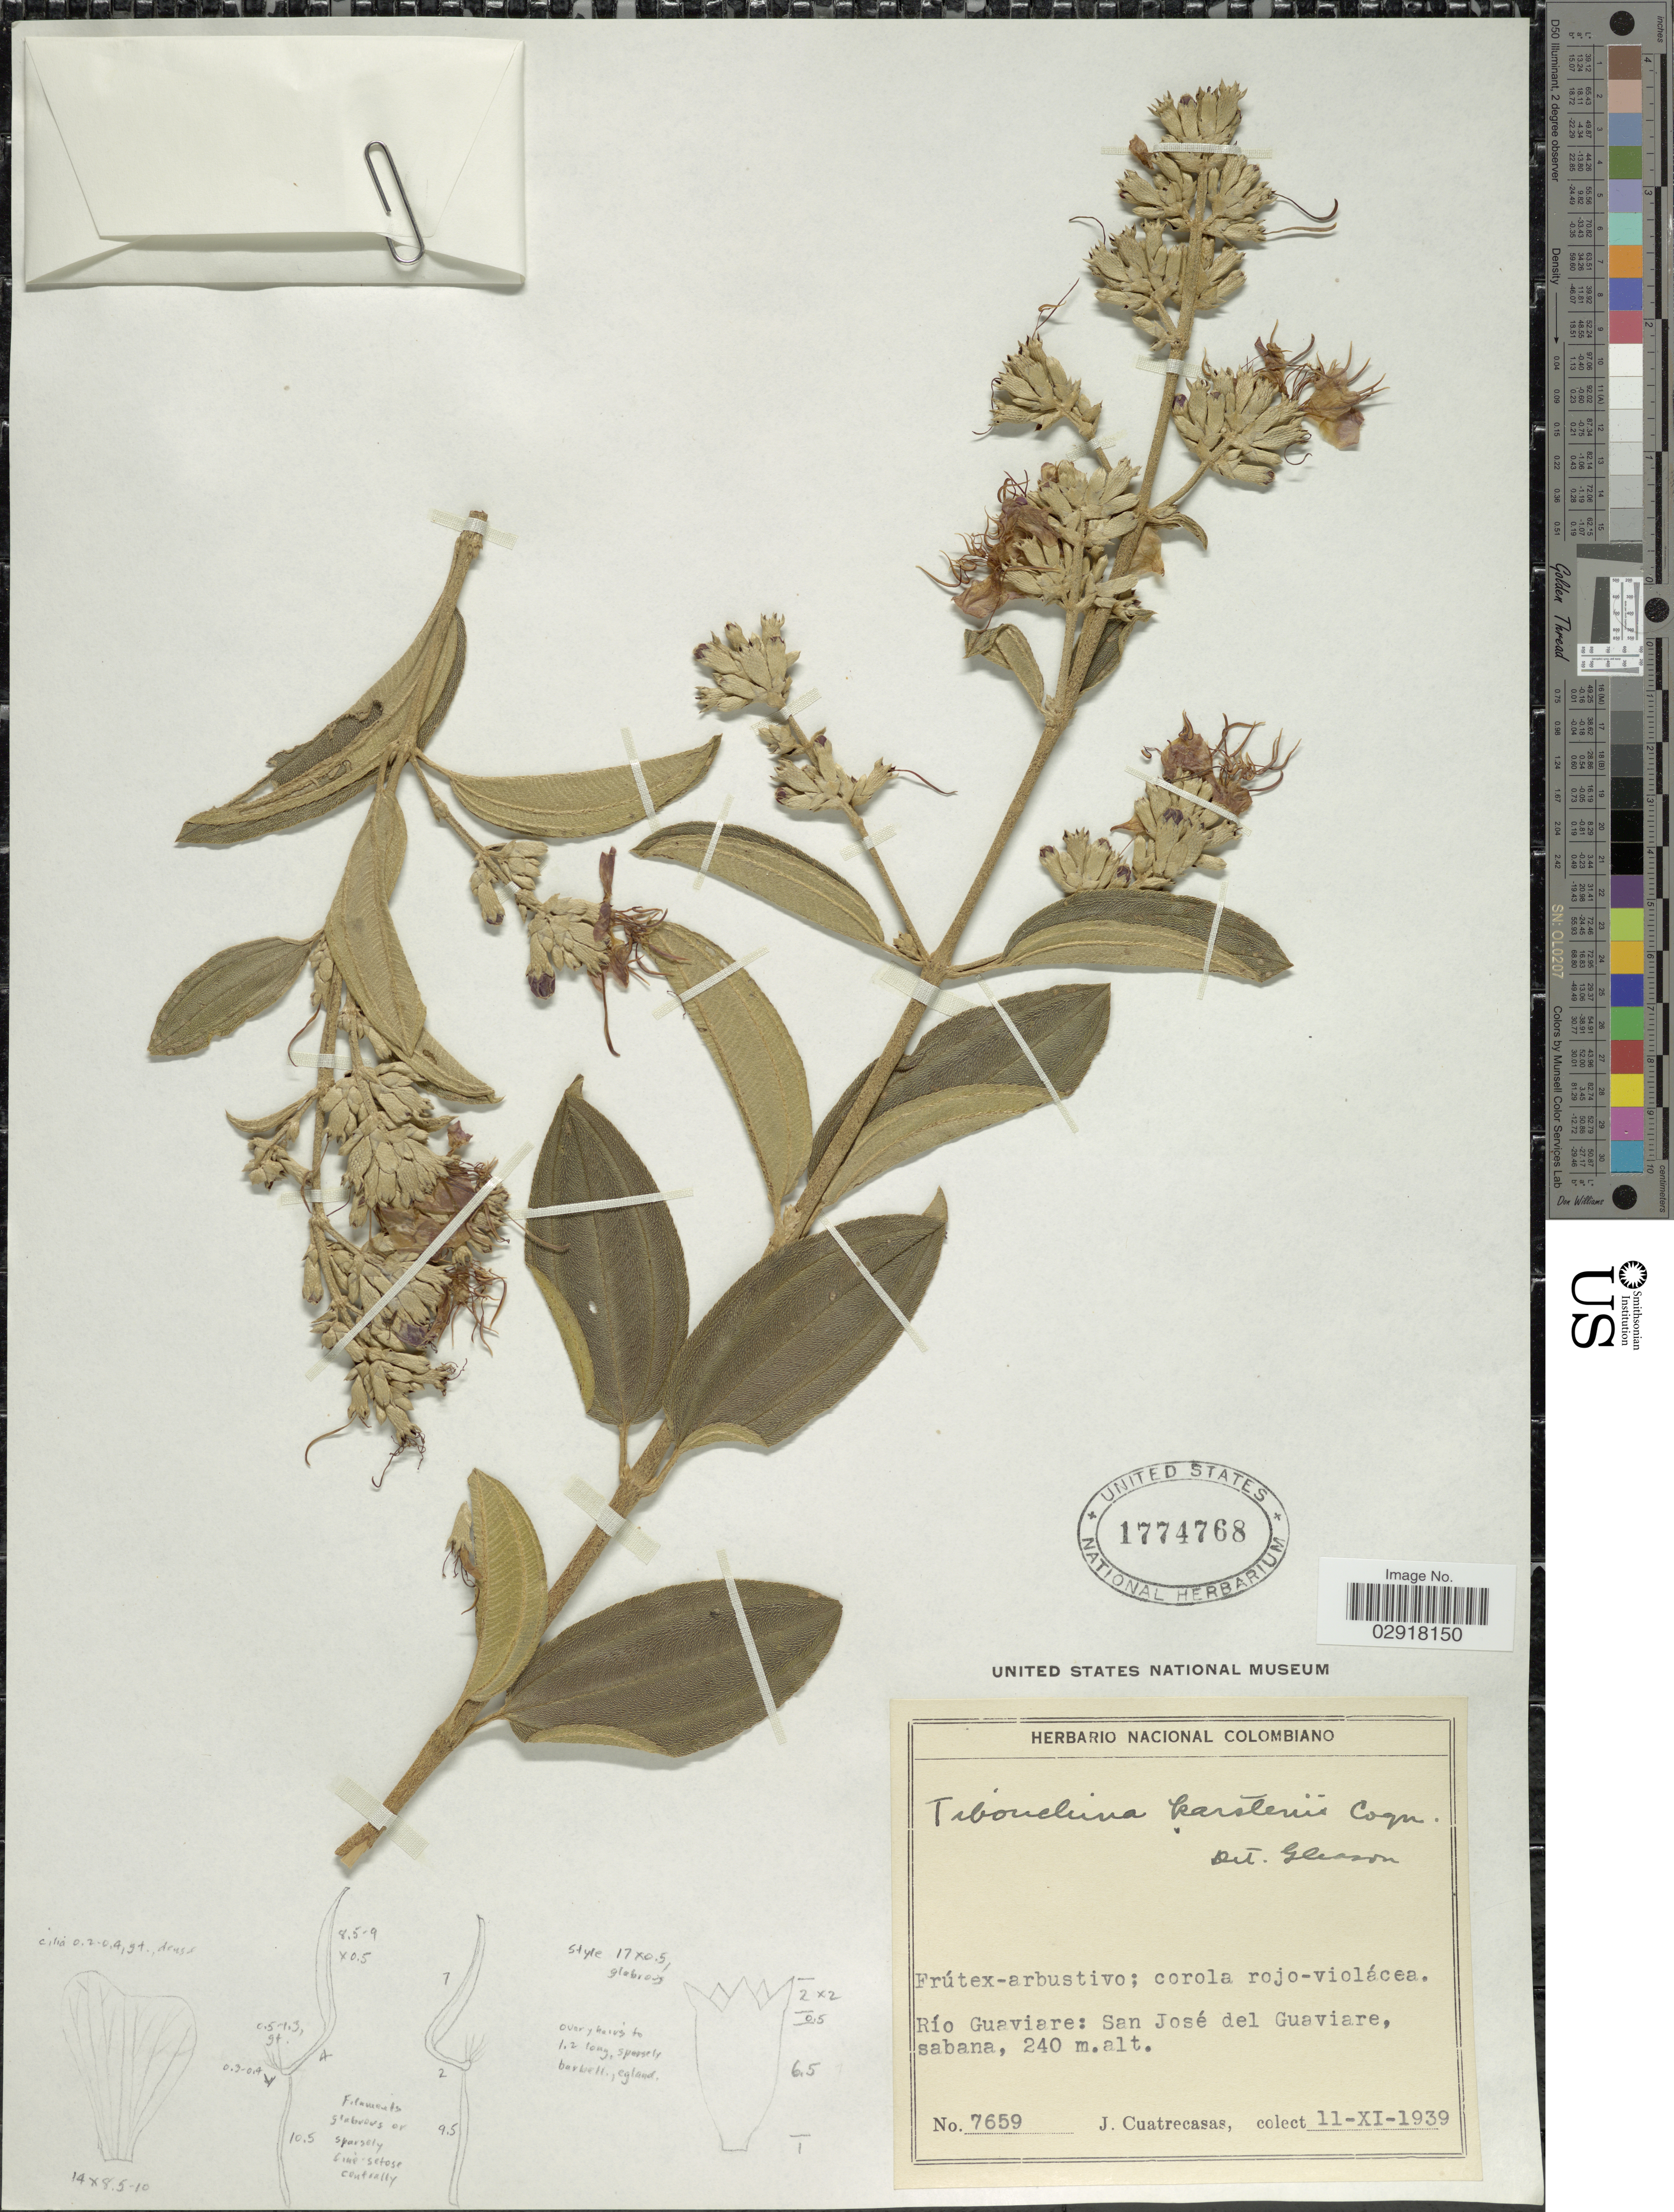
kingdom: Plantae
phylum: Tracheophyta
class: Magnoliopsida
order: Myrtales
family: Melastomataceae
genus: Tibouchina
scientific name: Tibouchina karstenii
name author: Cogn.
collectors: J. Cuatrecasas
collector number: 7659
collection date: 1939-11-11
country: Colombia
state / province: Guaviare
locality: Río Guaviare; San José del Guaviare.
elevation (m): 240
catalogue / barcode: US 1774768